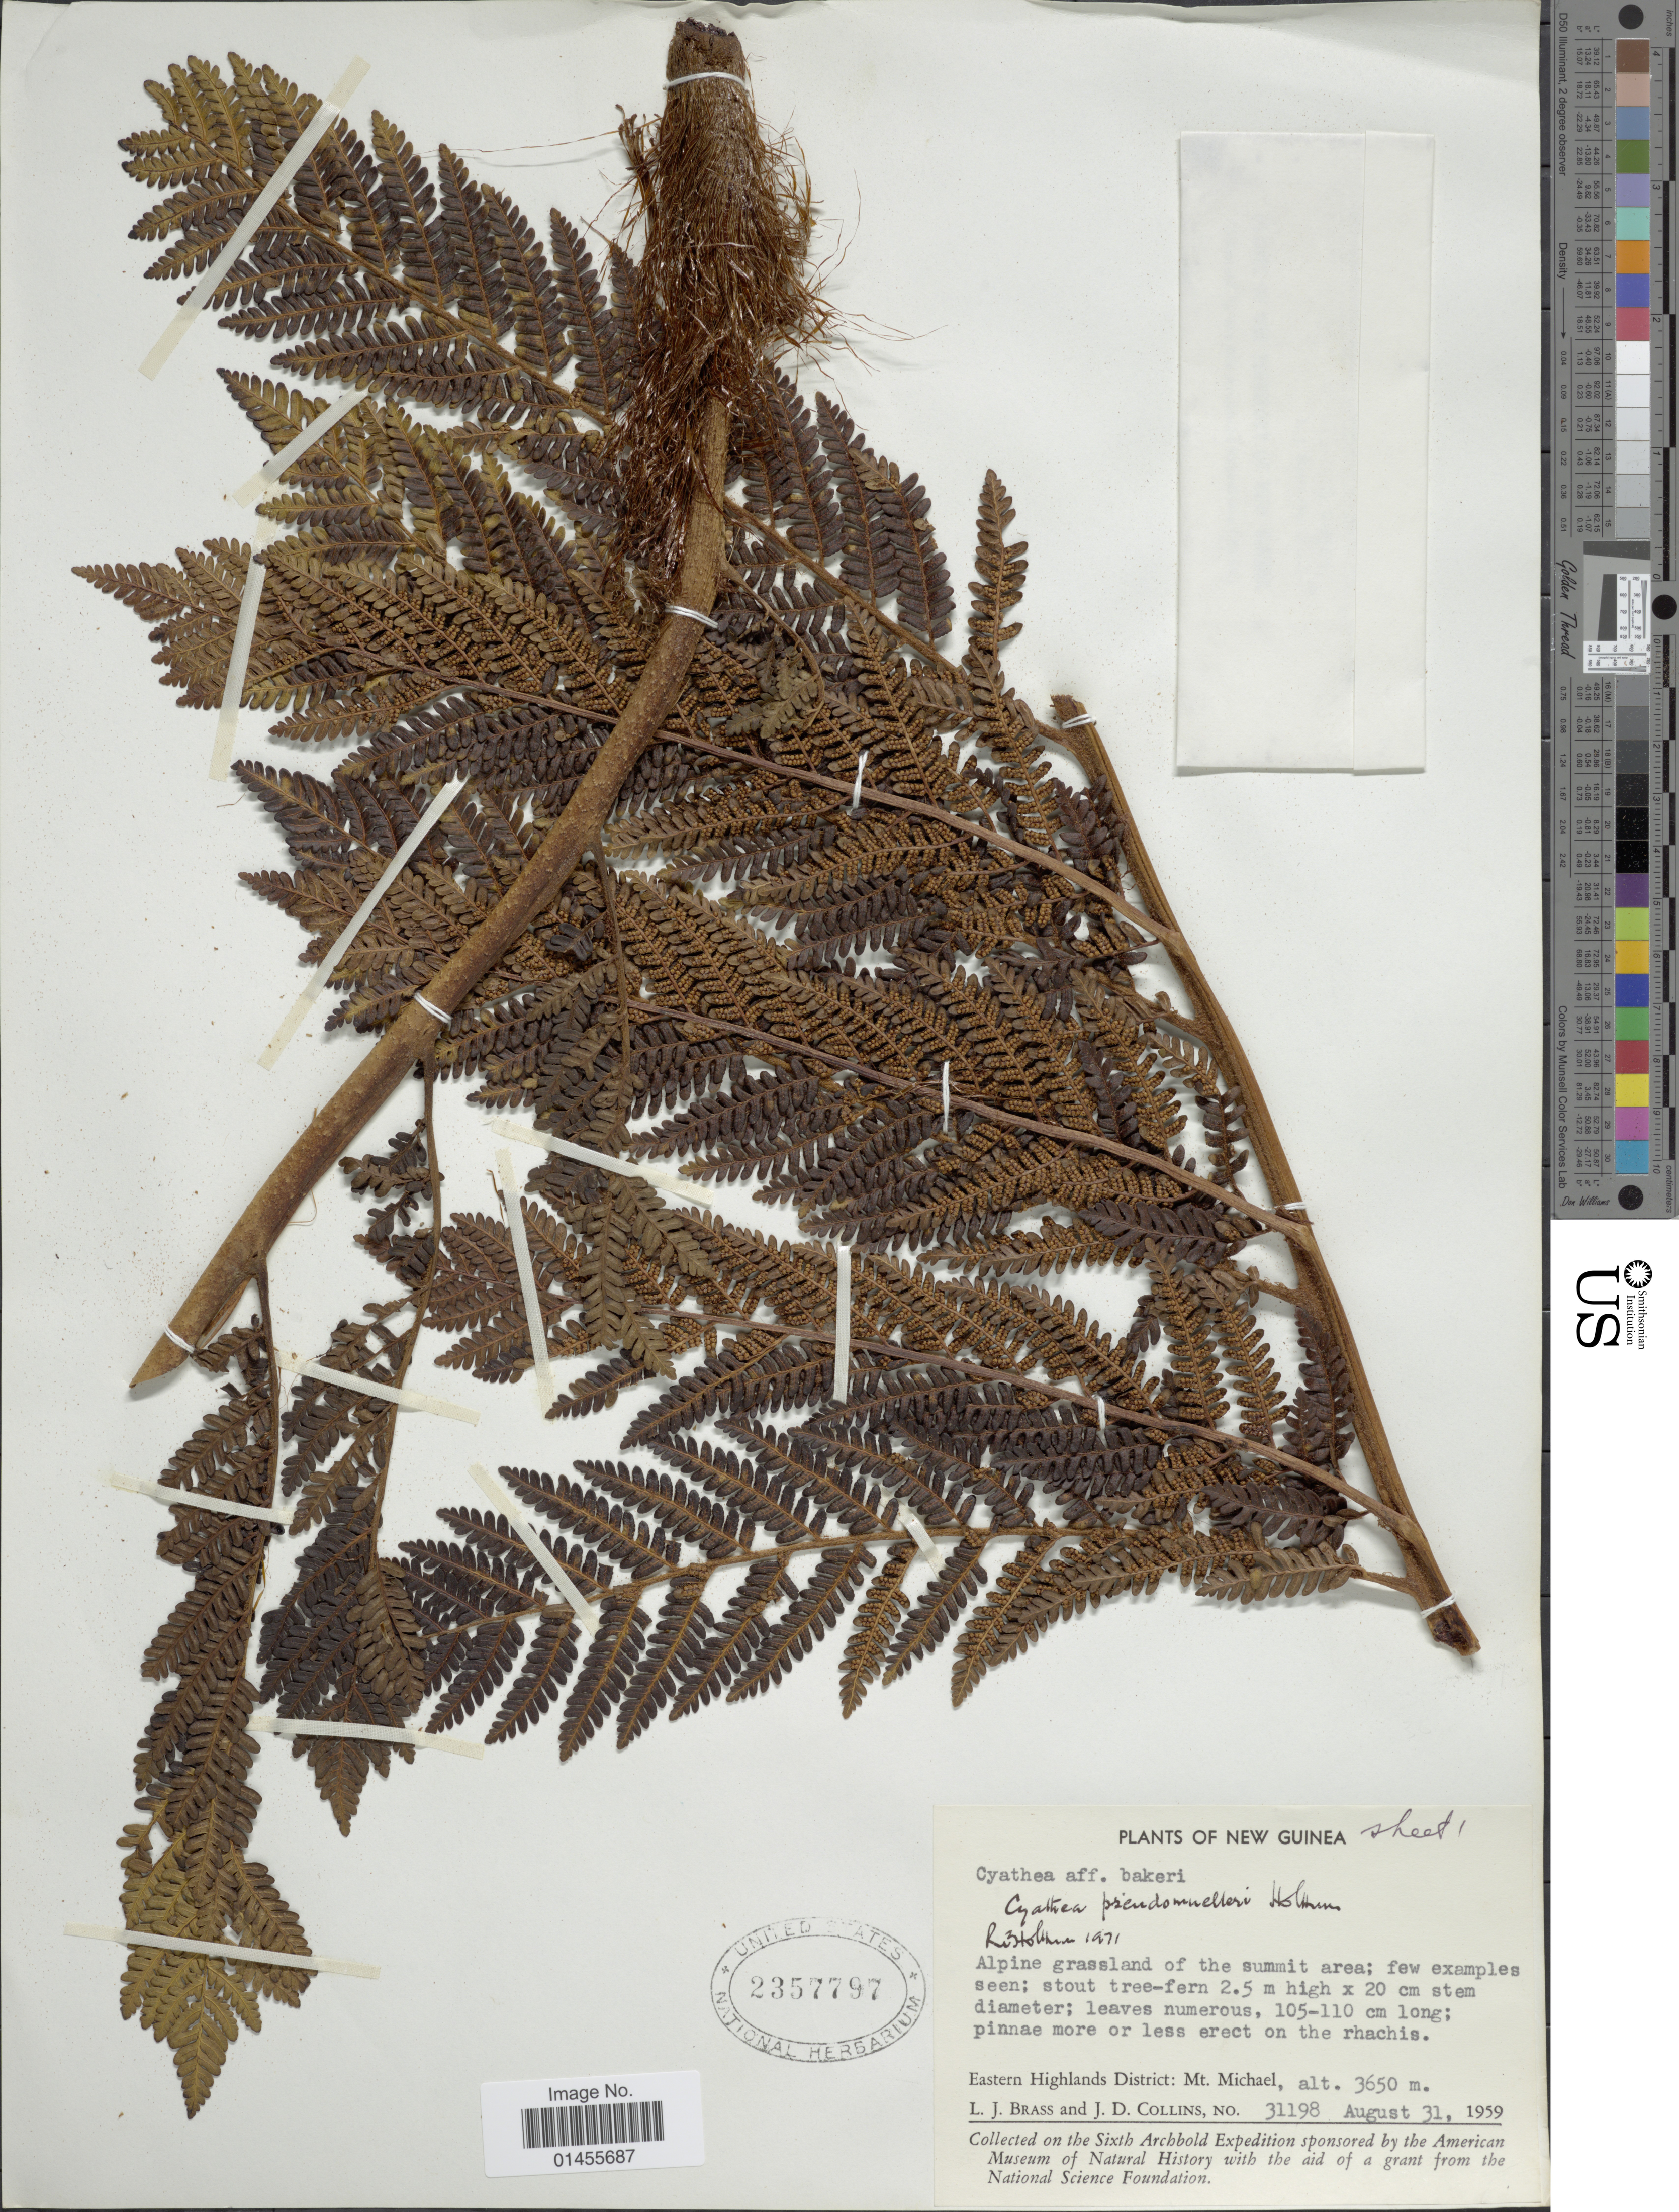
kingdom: Plantae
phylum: Tracheophyta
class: Polypodiopsida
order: Cyatheales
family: Cyatheaceae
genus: Alsophila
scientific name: Alsophila pseudomuelleri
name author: (Holttum) R.M. Tryon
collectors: L. J. Brass & J. Collins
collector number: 31198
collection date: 1959-08-31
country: Papua New Guinea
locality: New Guinea. Eastern Highlands District: Mt. Michael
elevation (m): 3650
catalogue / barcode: US 2357797